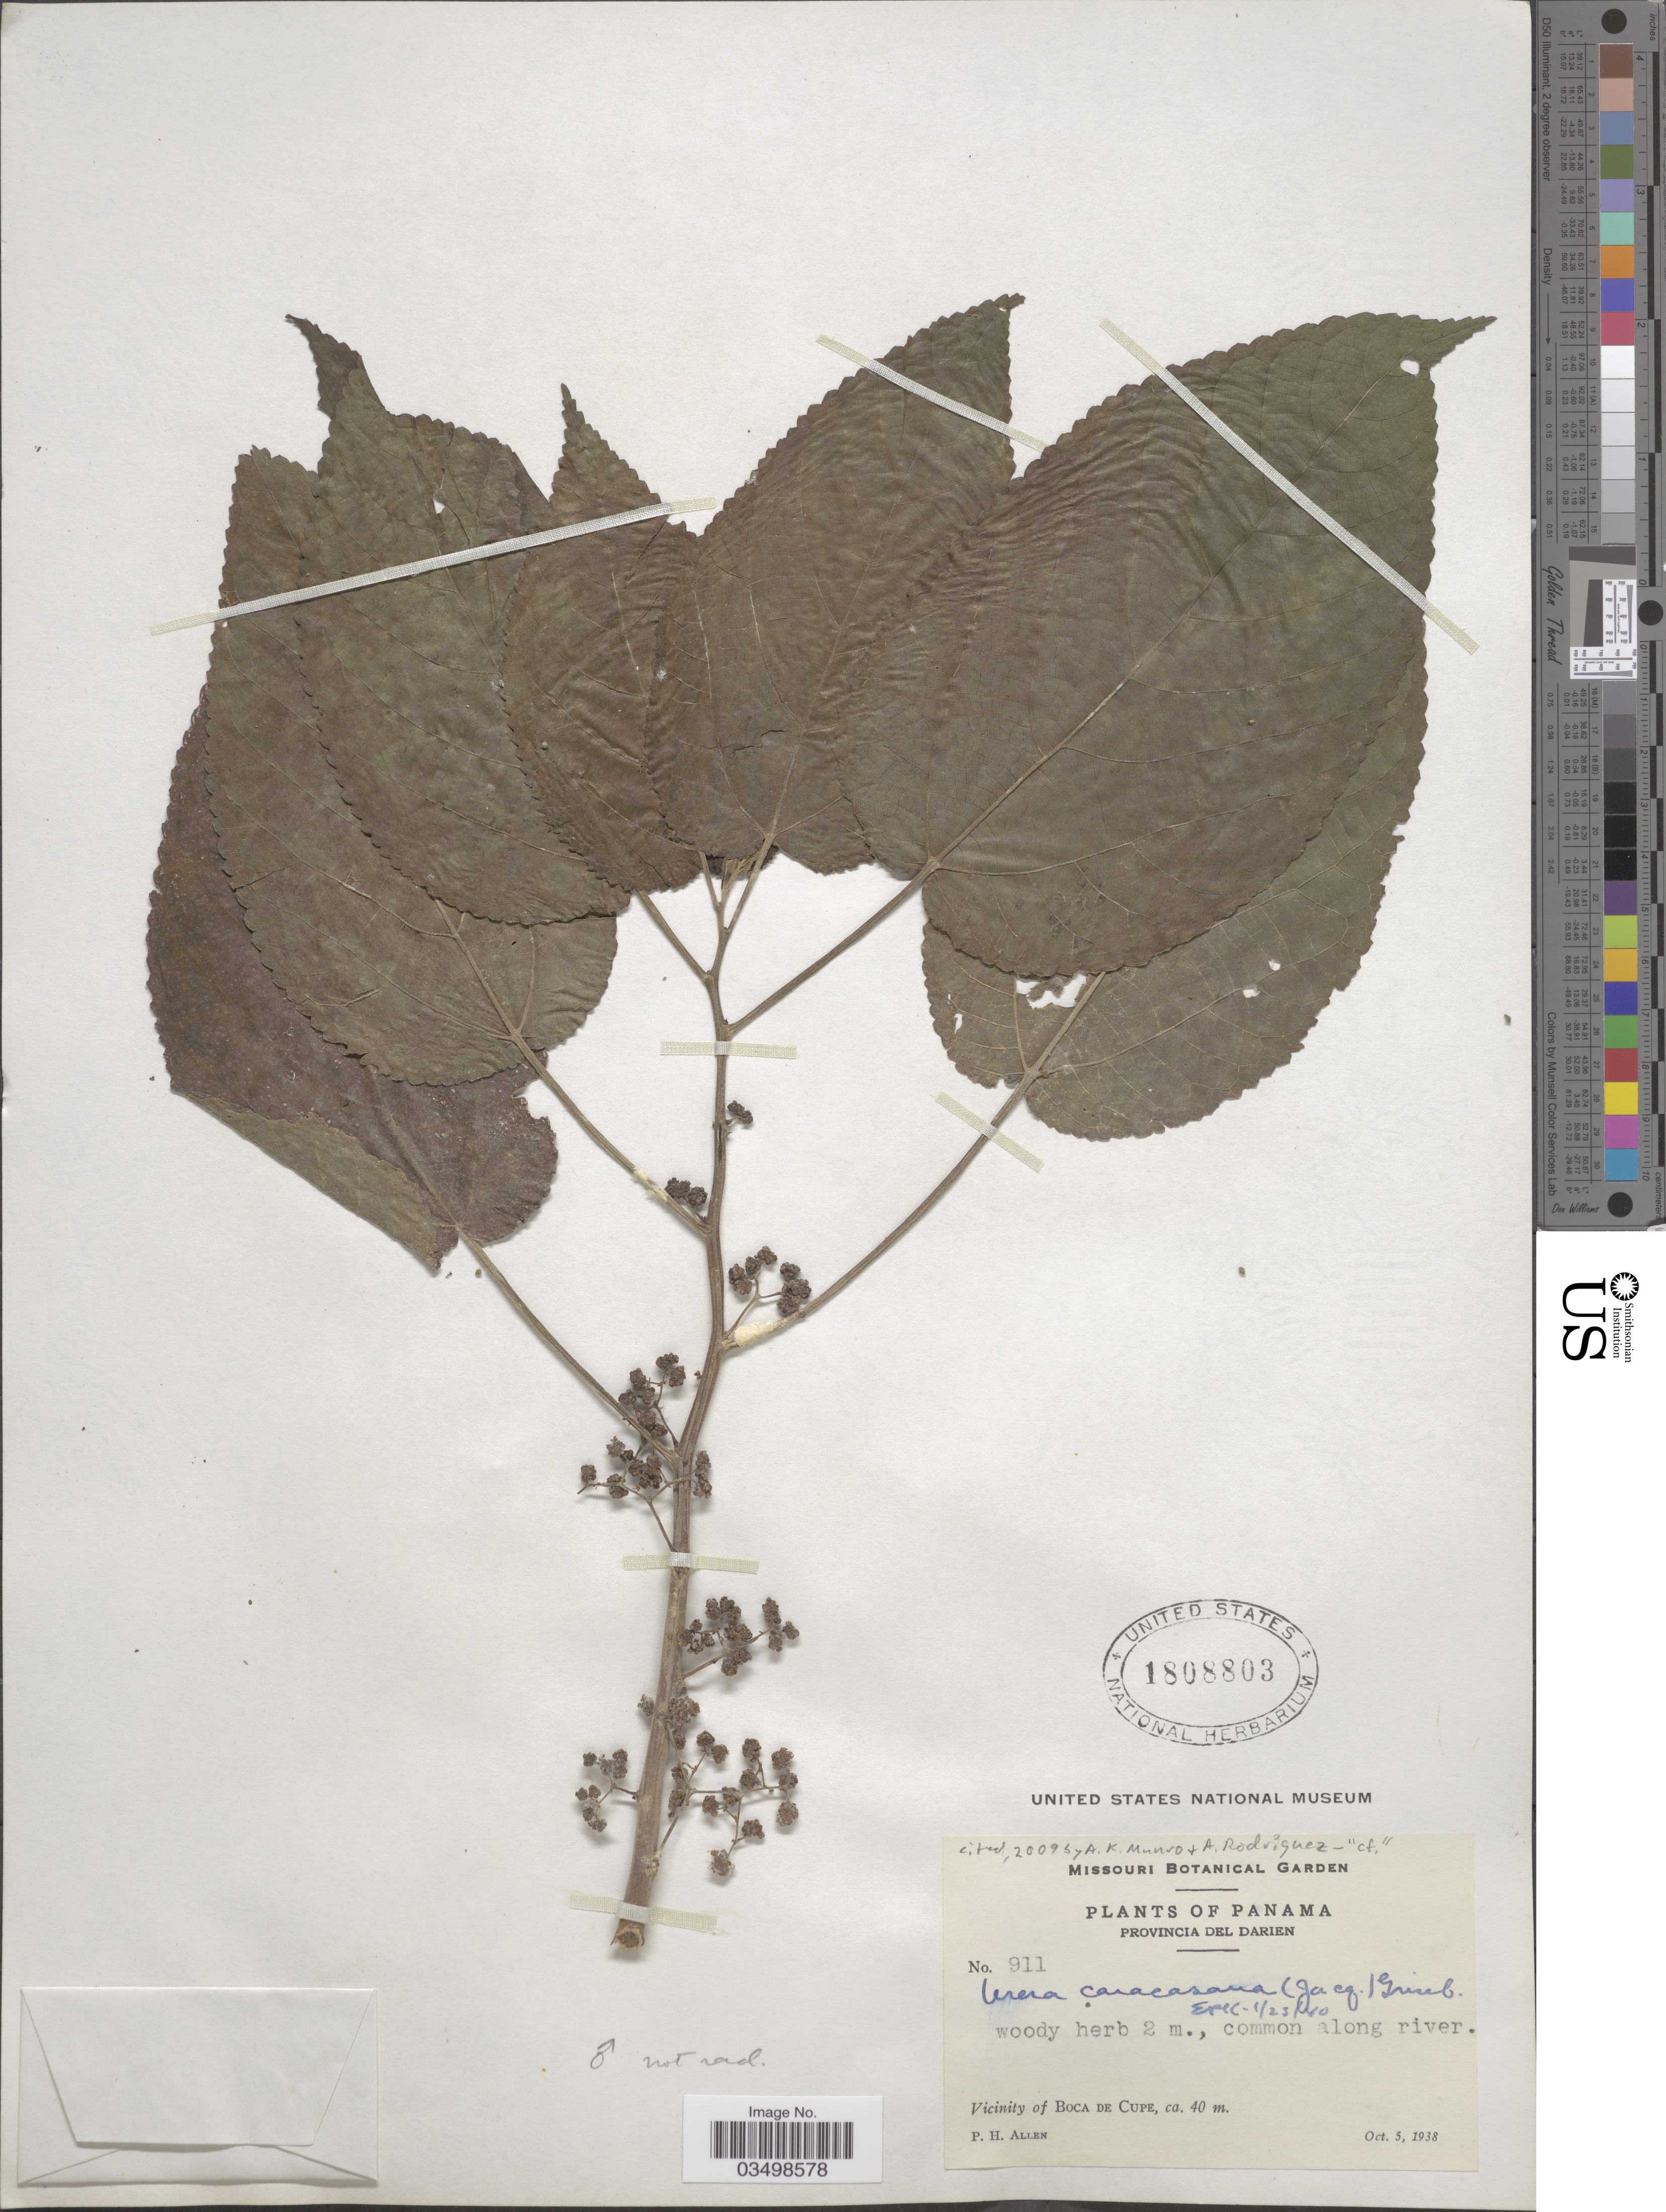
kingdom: Plantae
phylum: Tracheophyta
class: Magnoliopsida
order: Rosales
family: Urticaceae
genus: Urera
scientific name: Urera caracasana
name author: (Jacq.) Gaudich. ex Griseb.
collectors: P. H. Allen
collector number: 911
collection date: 1938-10-05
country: Panama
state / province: Darien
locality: Vicinity of Boca de Cupe.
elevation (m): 40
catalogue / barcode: US 1808803